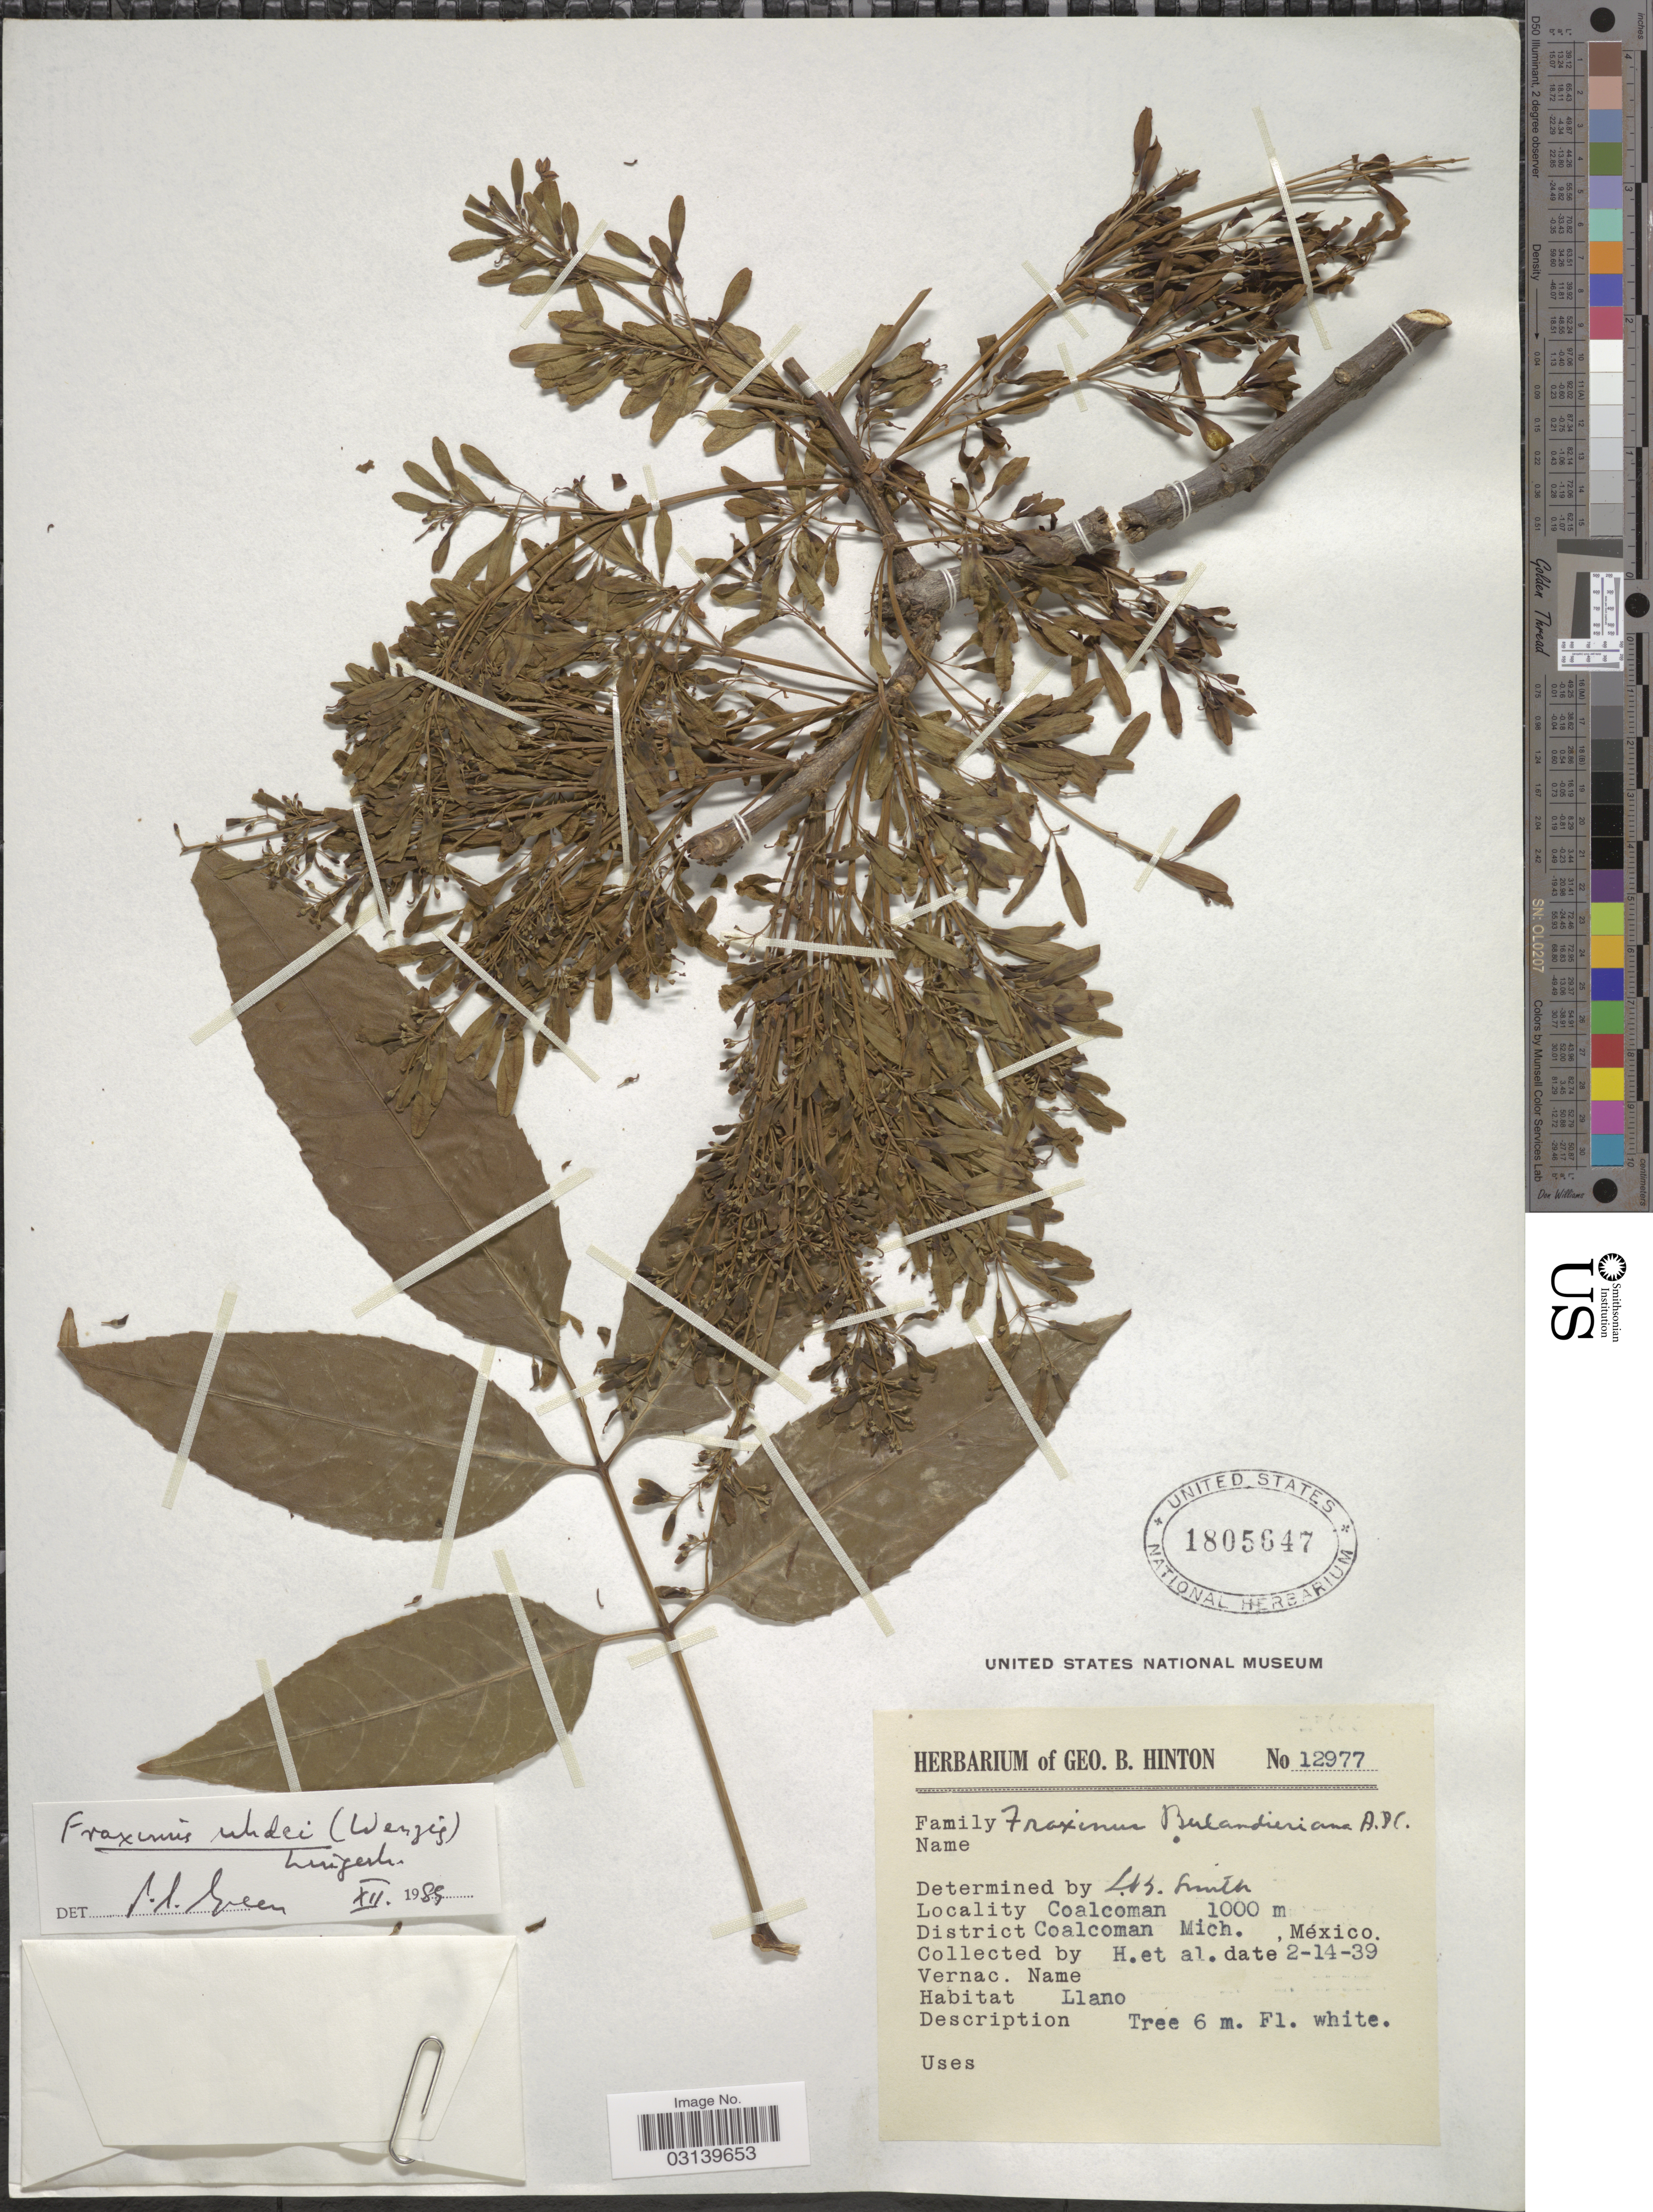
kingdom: Plantae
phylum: Tracheophyta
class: Magnoliopsida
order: Lamiales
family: Oleaceae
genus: Fraxinus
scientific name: Fraxinus uhdei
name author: (Wenz.) Lingelsh.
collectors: G. B. Hinton & et al.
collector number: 12977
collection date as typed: Transcribed d/m/y: 14/2/39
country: Mexico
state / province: Michoacán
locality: Coalcoman. District Coalcoman.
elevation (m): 1000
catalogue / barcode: US 1805647